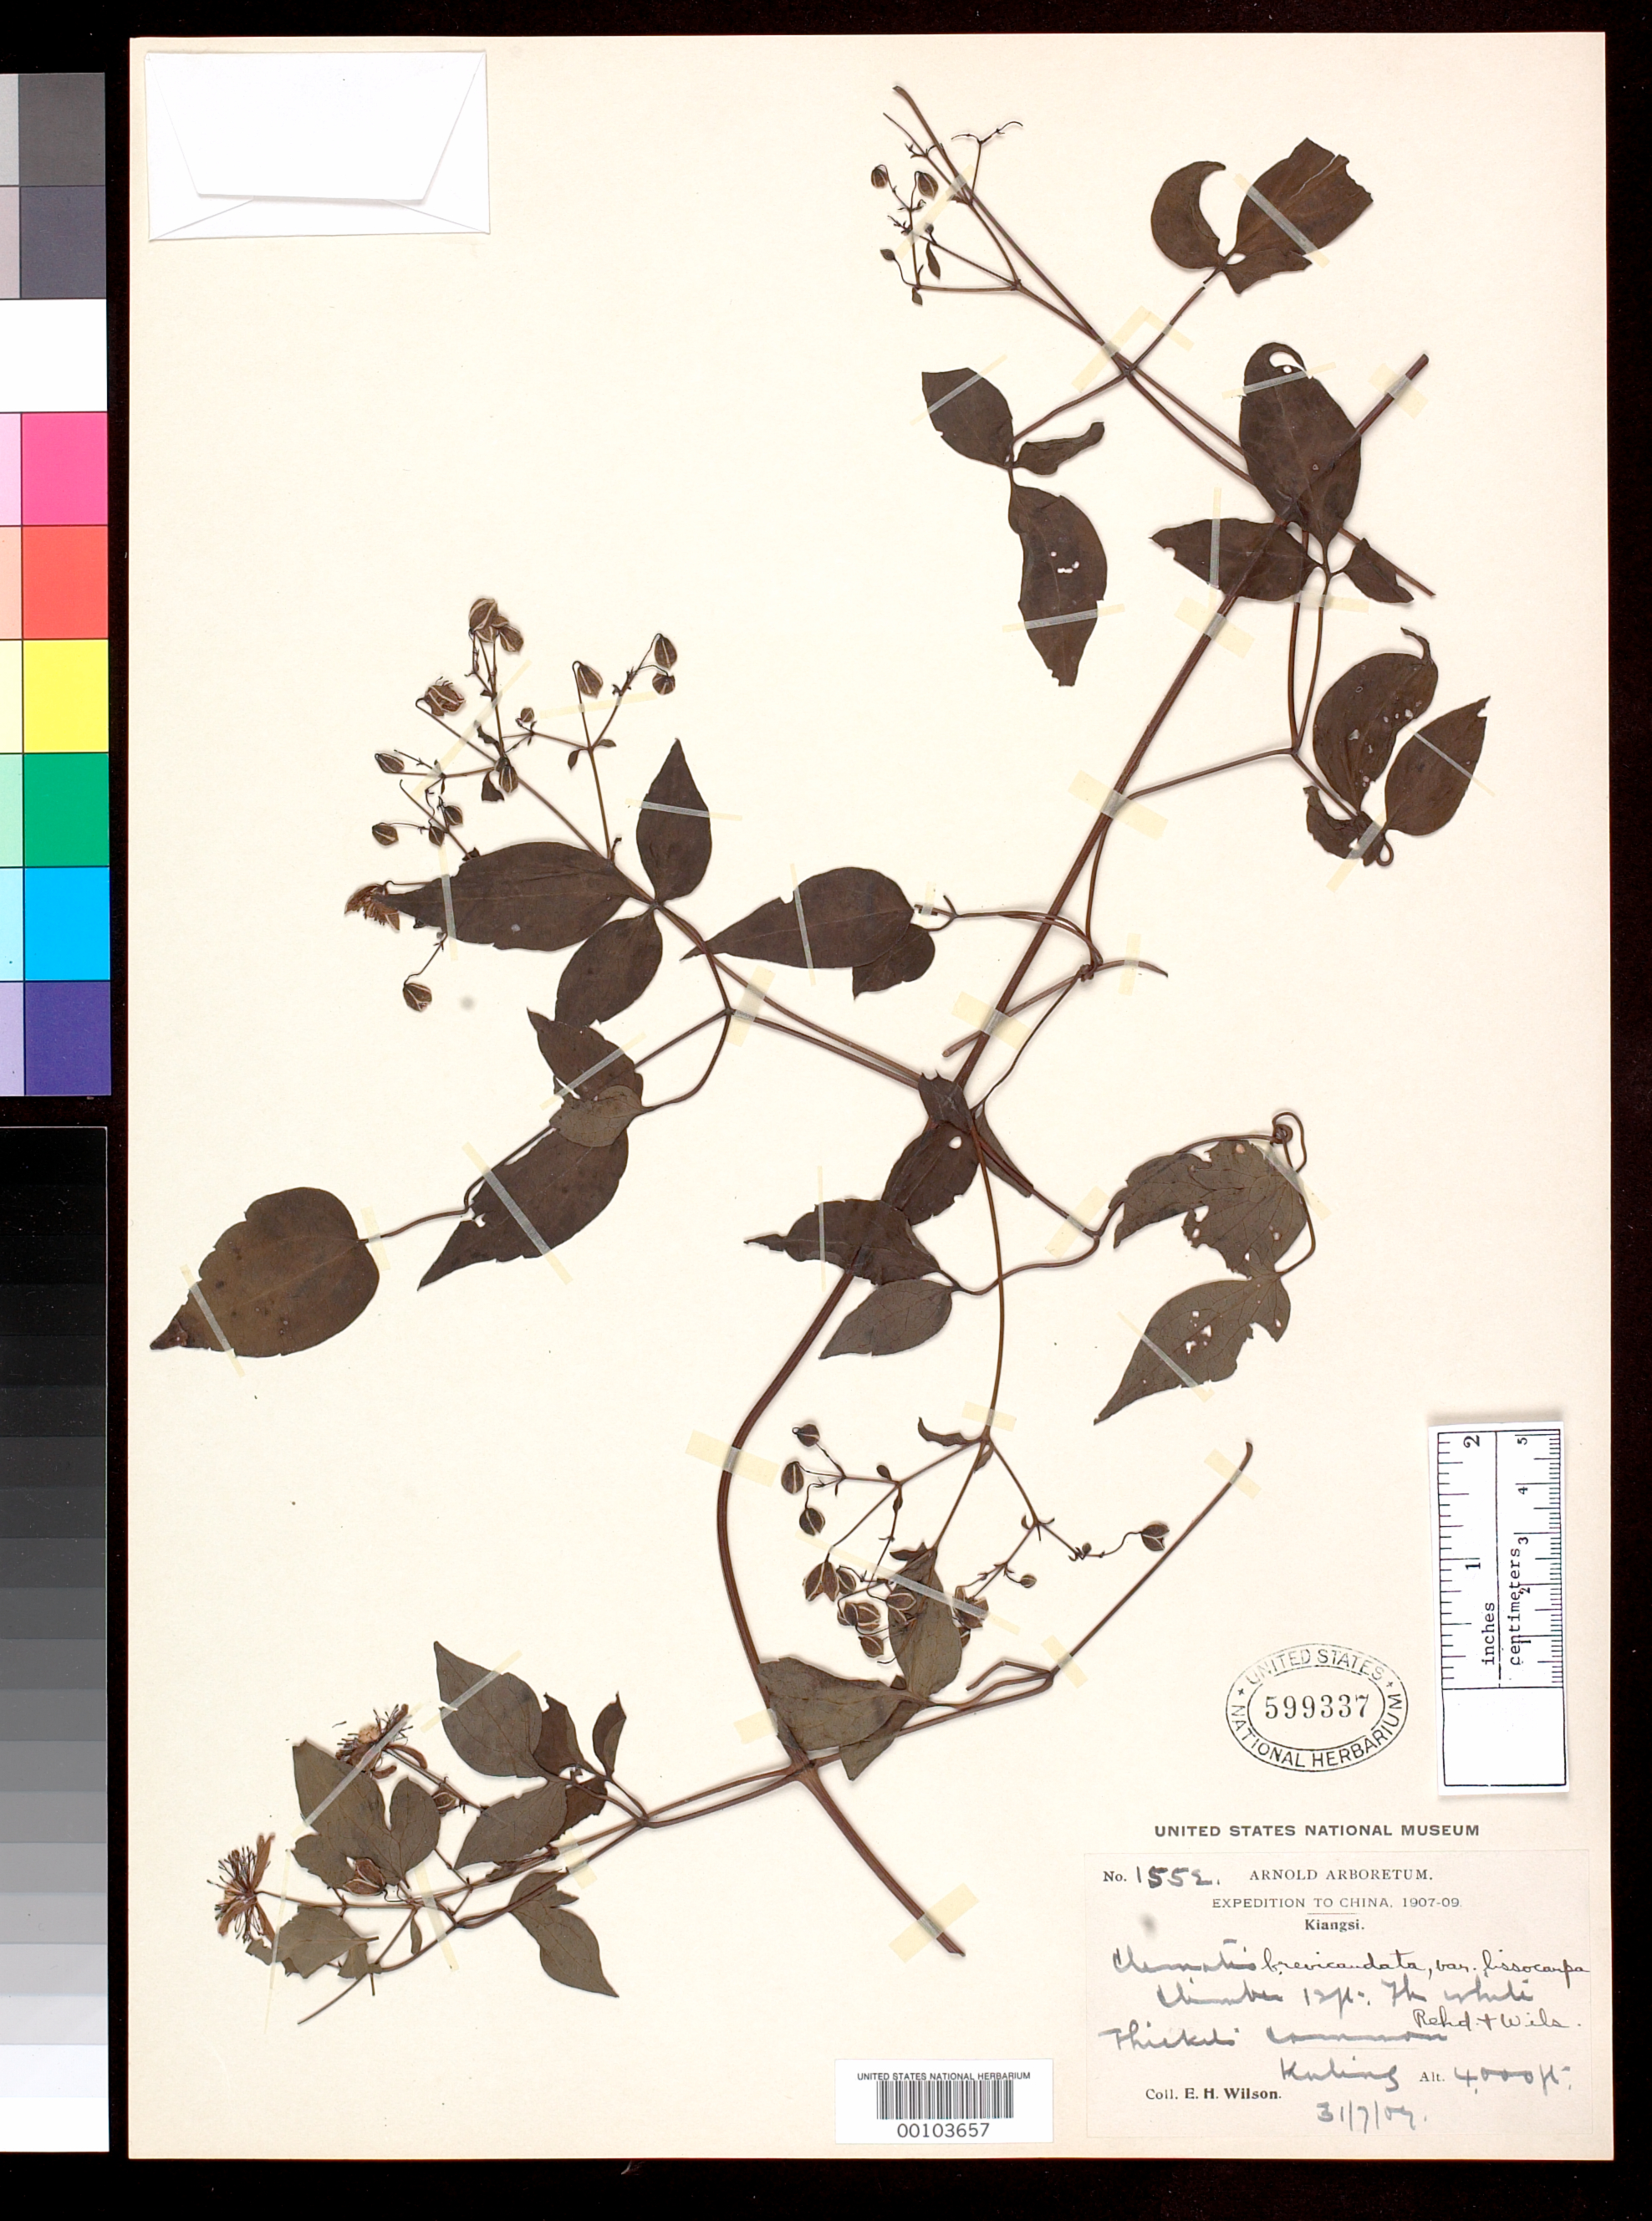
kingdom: Plantae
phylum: Tracheophyta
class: Magnoliopsida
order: Ranunculales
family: Ranunculaceae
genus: Clematis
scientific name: Clematis brevicaudata var. lissocarpa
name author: Rehder & E.H. Wilson in Sarg.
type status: Isotype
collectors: E. H. Wilson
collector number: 1552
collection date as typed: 31 Jul 1907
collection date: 1907-07-31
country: China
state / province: Jiangxi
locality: Kuling.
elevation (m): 1300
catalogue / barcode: US 599337